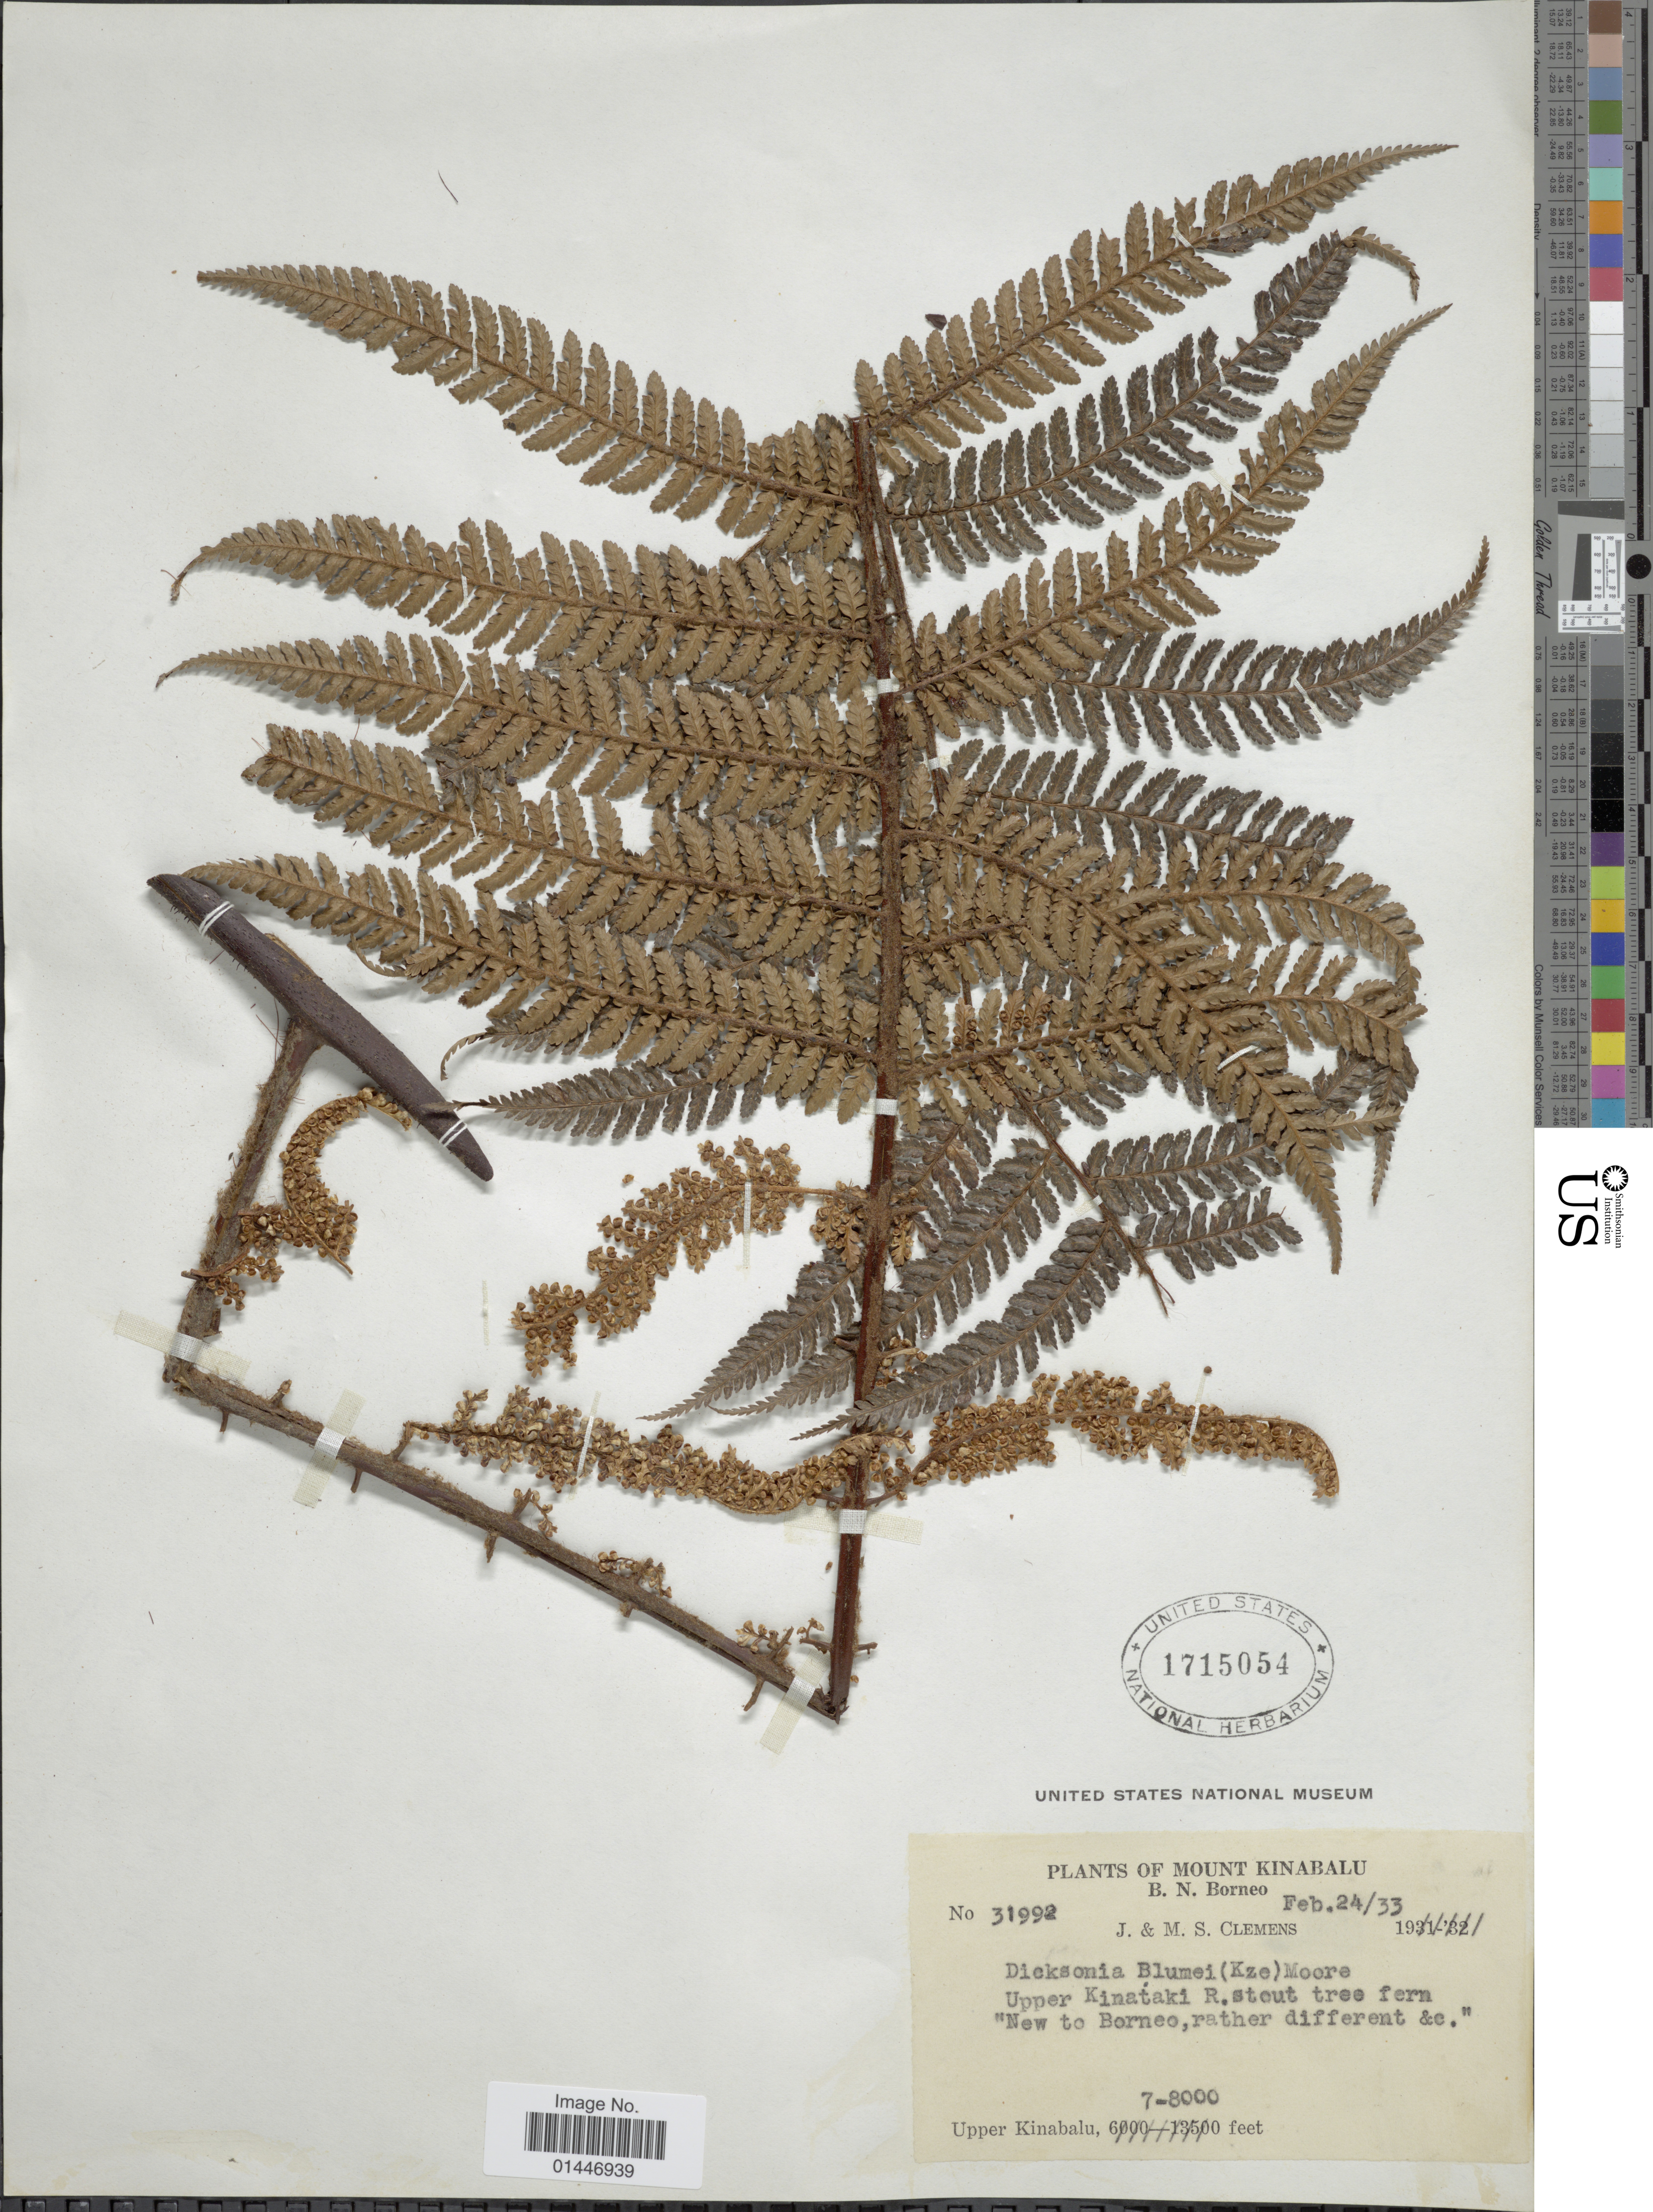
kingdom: Plantae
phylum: Tracheophyta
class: Polypodiopsida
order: Cyatheales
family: Dicksoniaceae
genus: Dicksonia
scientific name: Dicksonia mollis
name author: Holttum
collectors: J. Clemens & M. S. Clemens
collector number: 31992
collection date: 1933-02-24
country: Malaysia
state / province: Sabah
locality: Mount Kinabalu, B. N. Borneo. Upper Kinabalu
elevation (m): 2134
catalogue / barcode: US 1715054